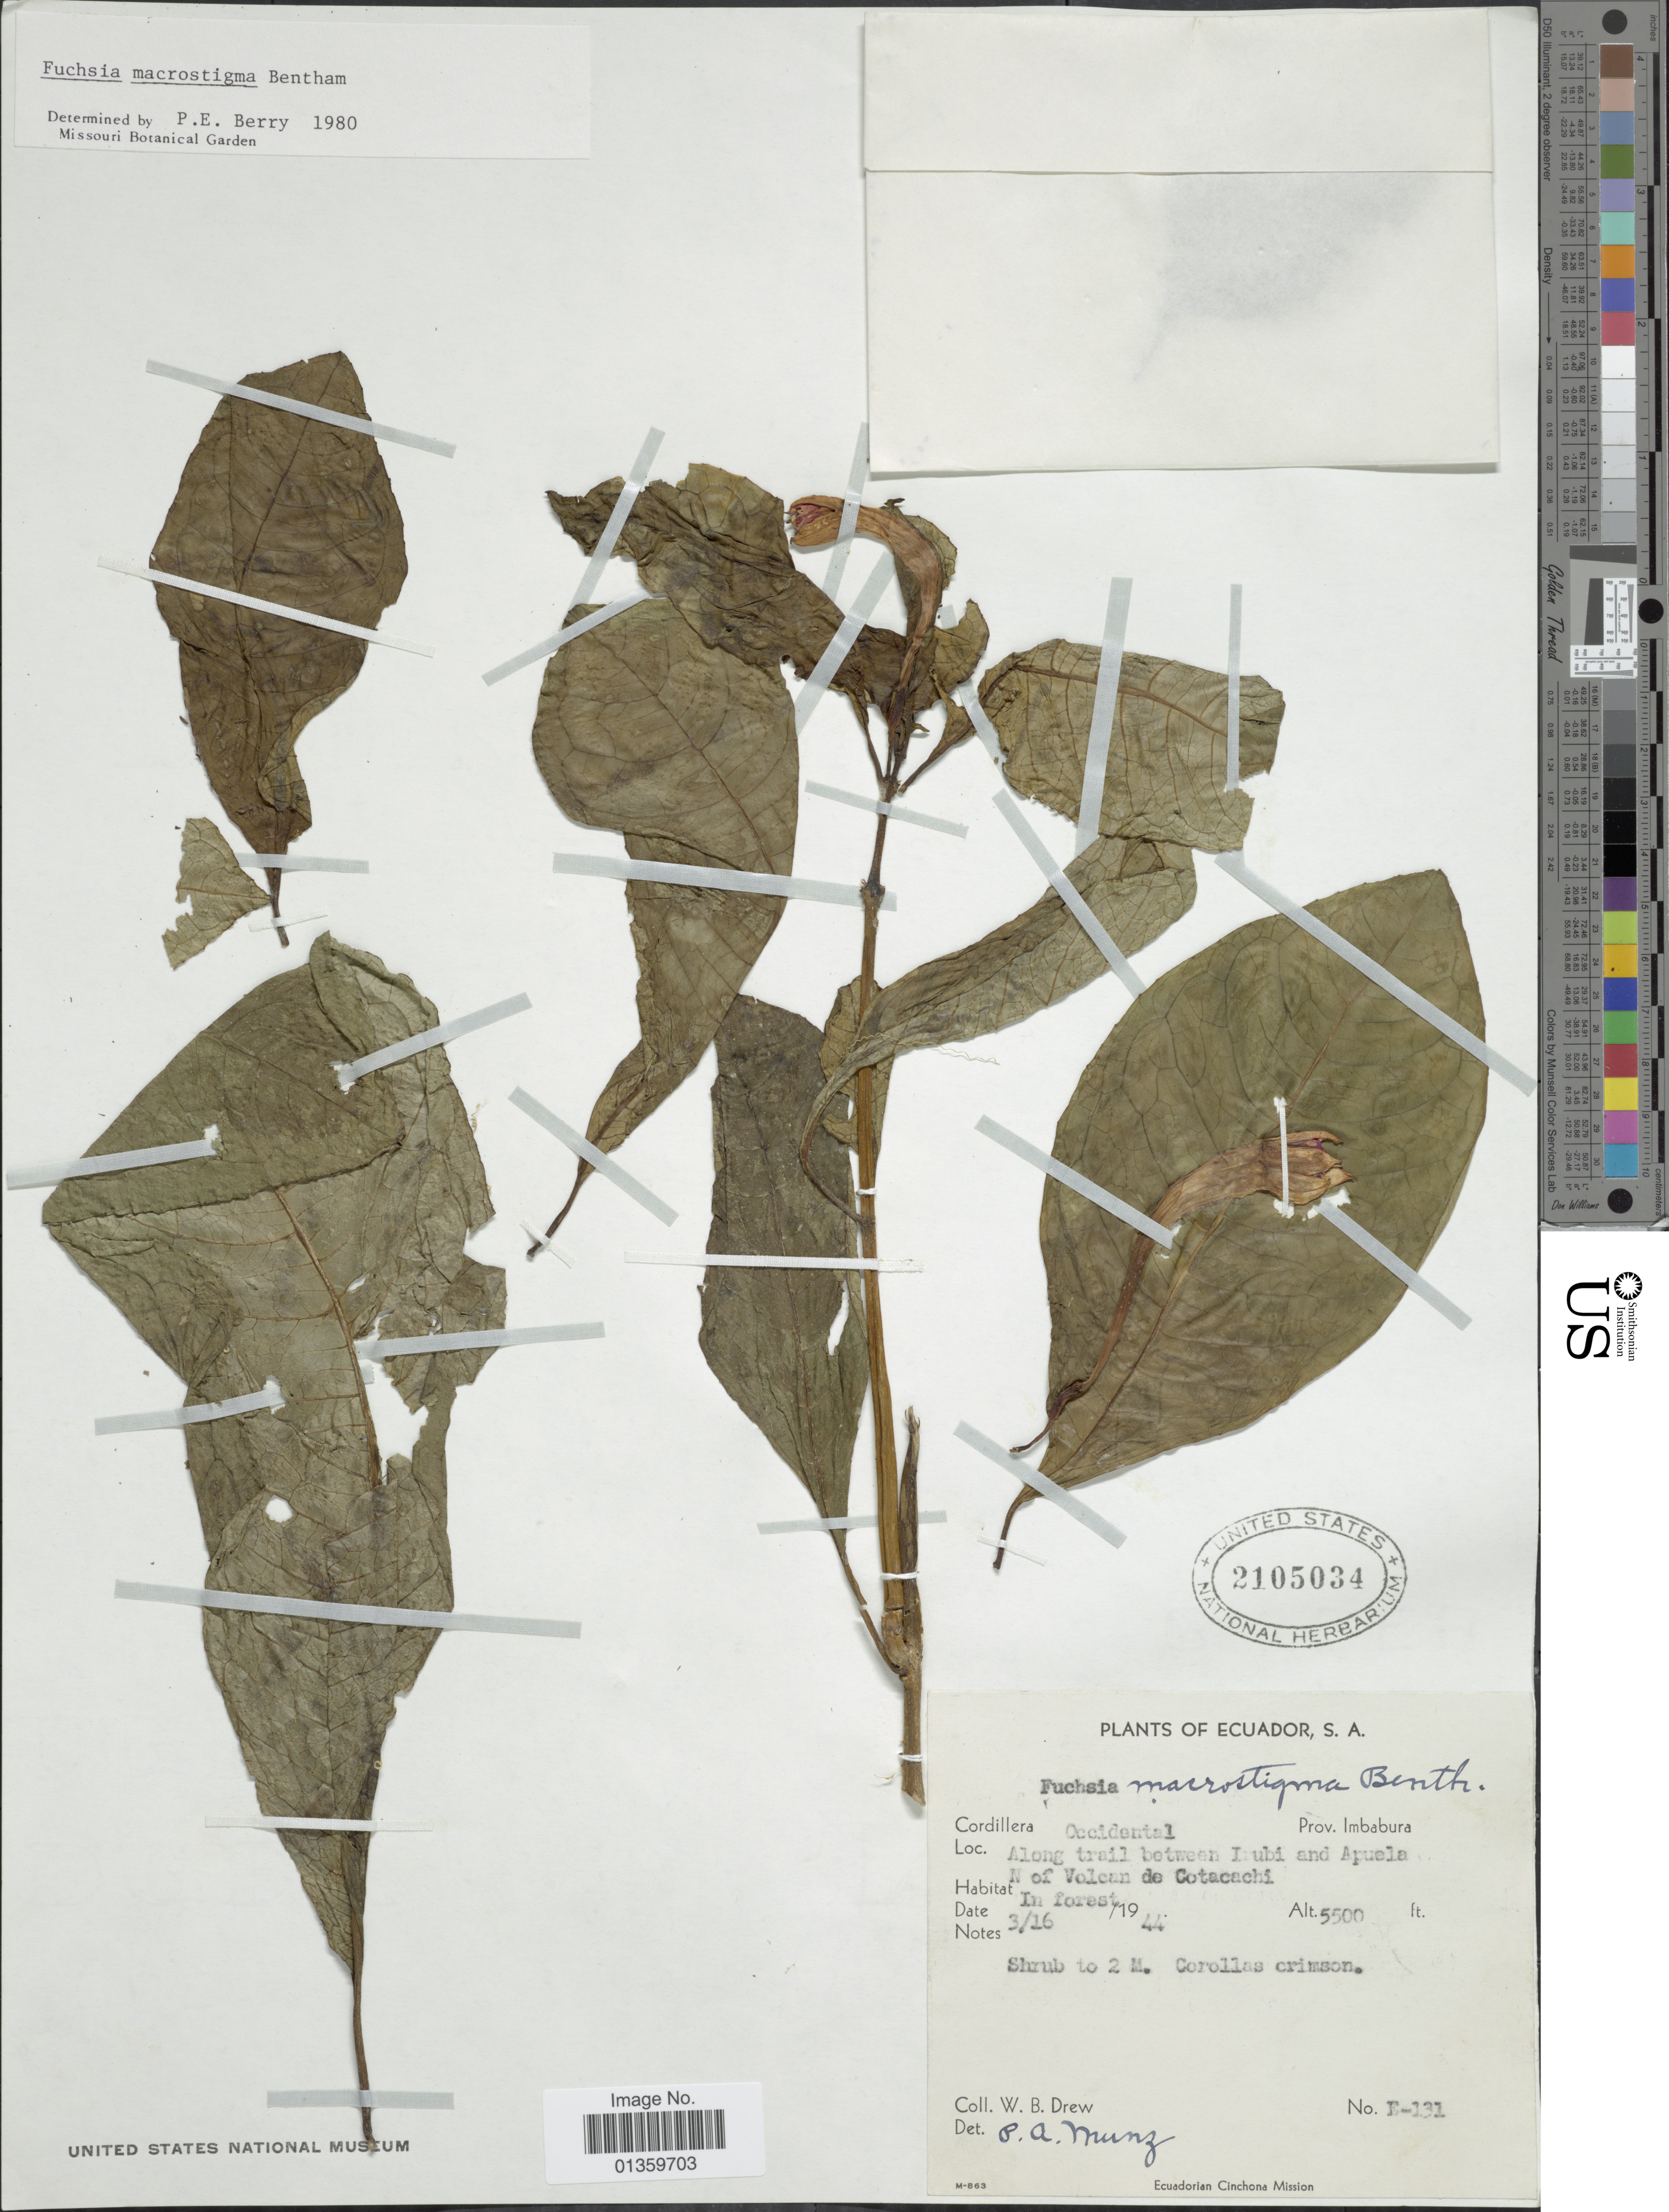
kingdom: Plantae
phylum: Tracheophyta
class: Magnoliopsida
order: Myrtales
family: Onagraceae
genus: Fuchsia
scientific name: Fuchsia macrostigma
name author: Benth.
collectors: W. B. Drew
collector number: E-131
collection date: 1944-03-16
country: Ecuador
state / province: Imbabura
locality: Cordillera Occidental, Along trail between Irubi and Apuela N of Volcan de Cotacachi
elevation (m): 1676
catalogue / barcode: US 2105034